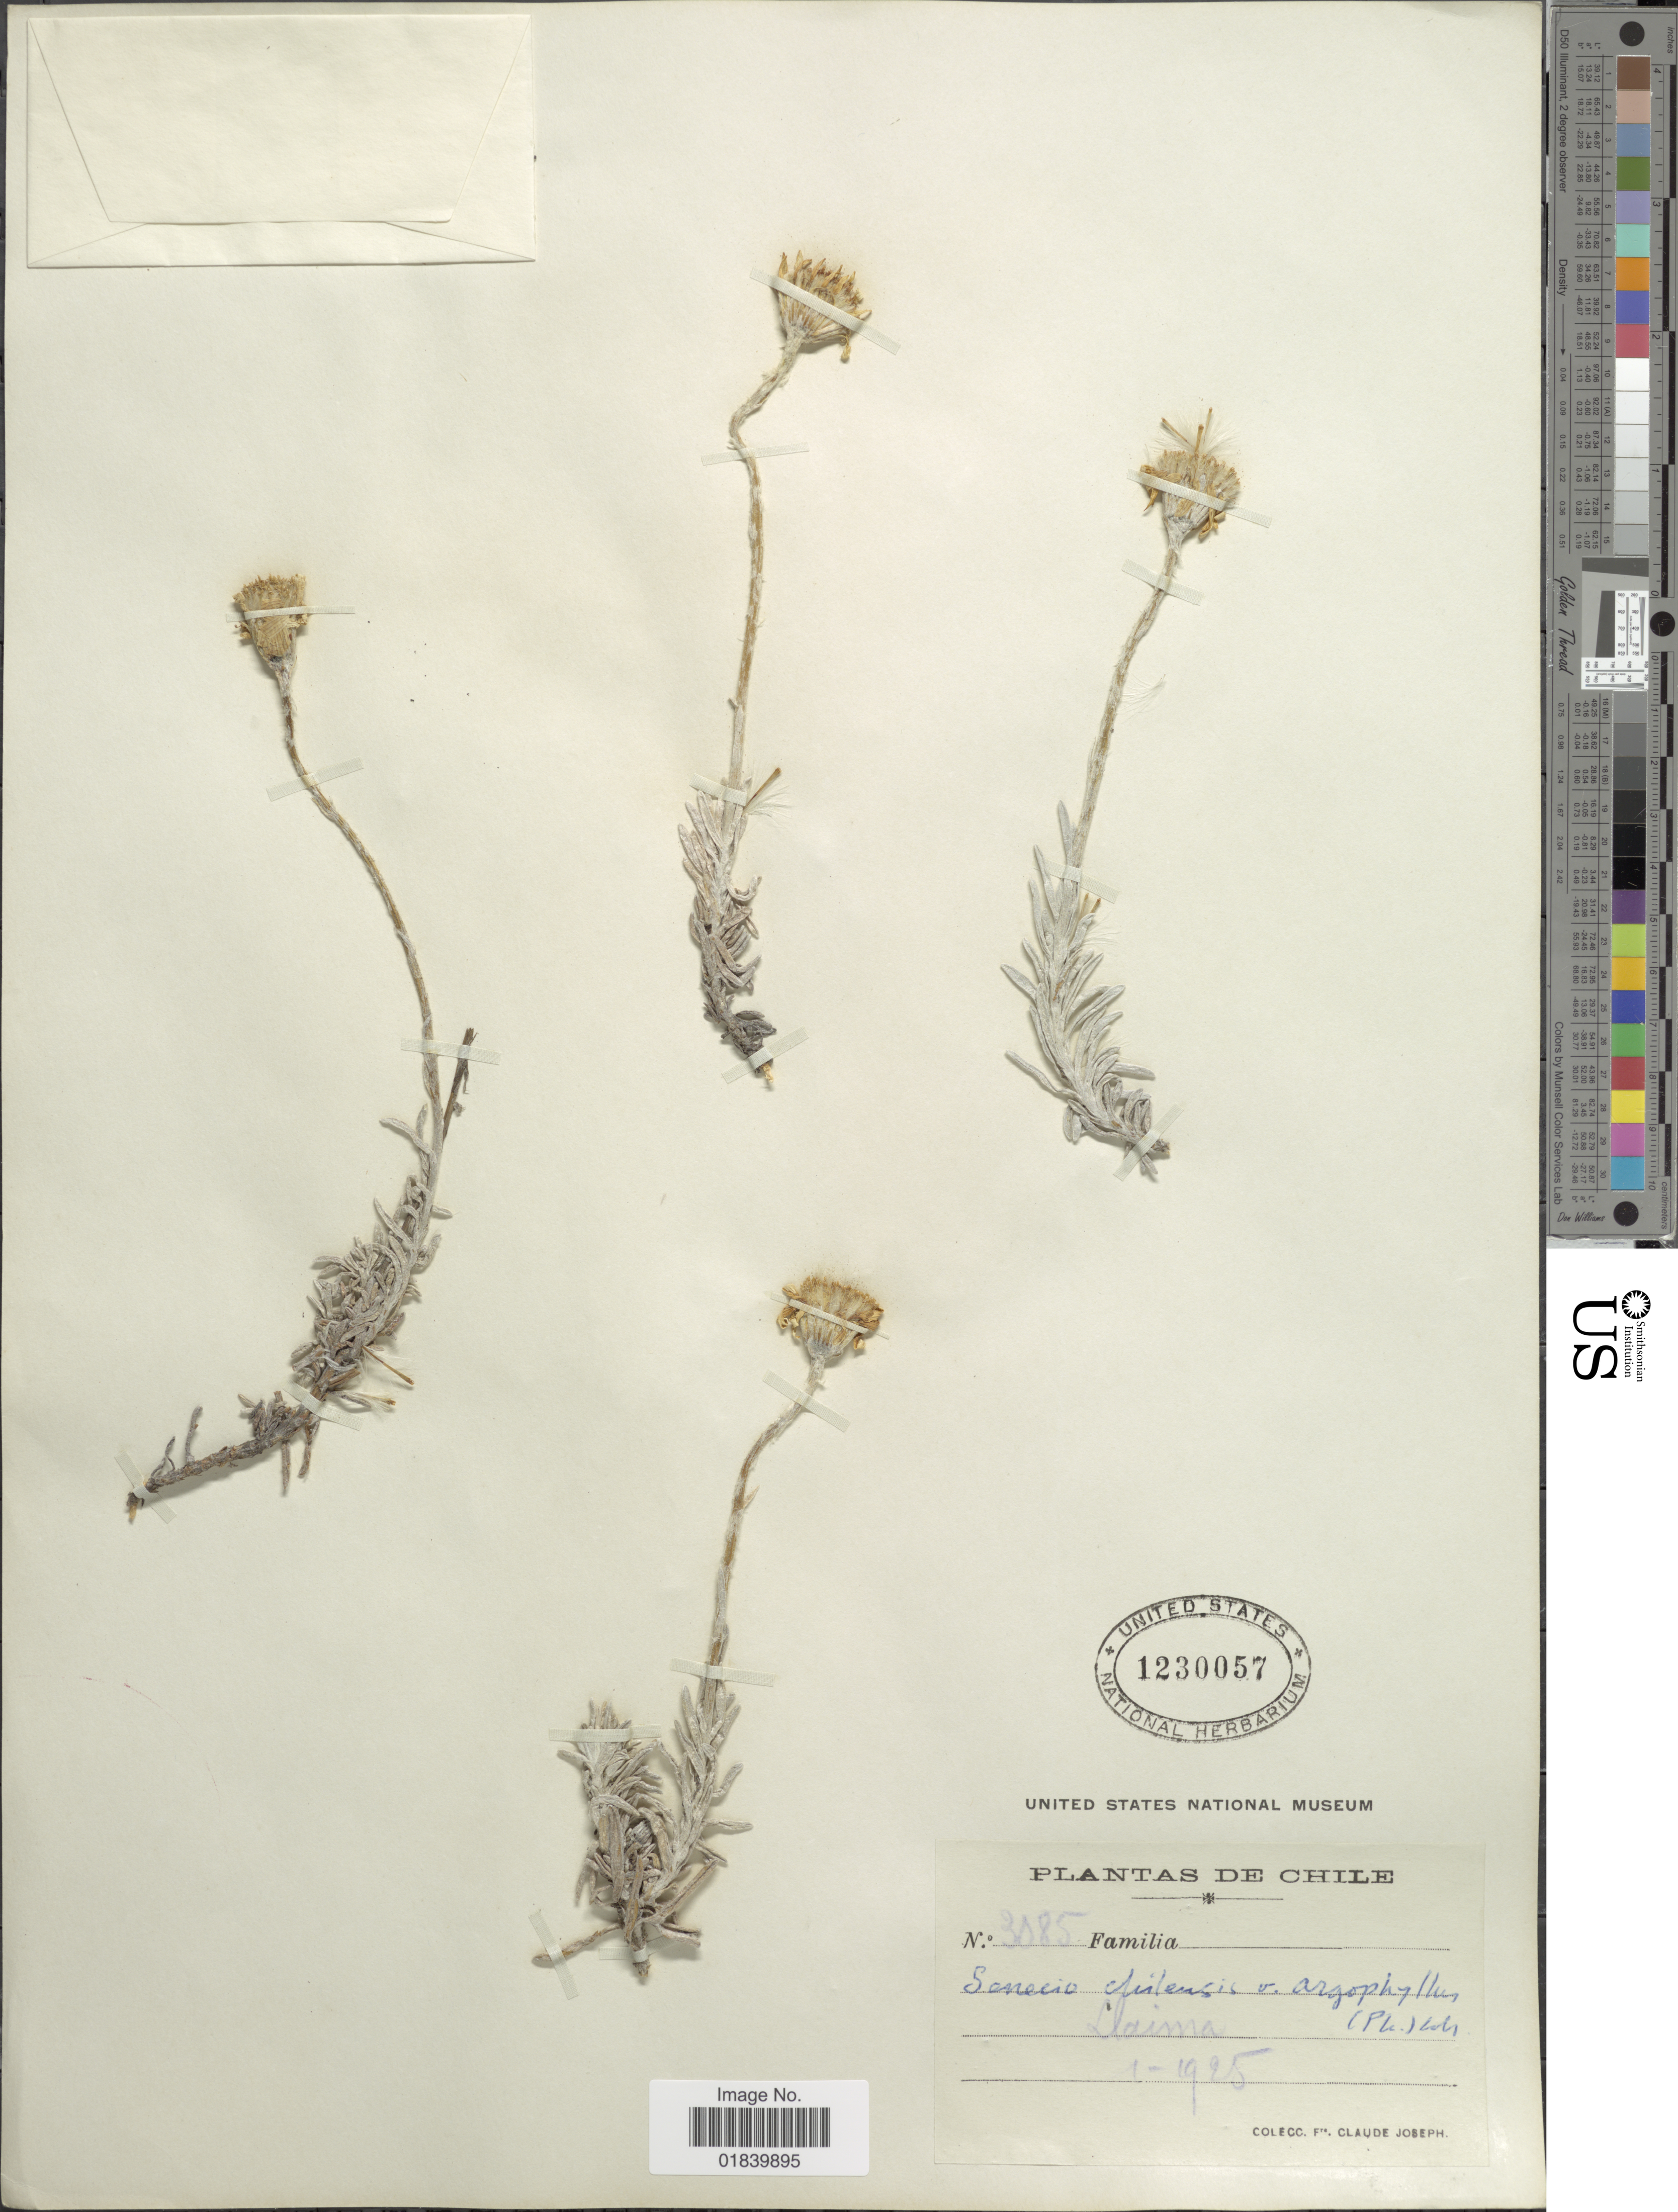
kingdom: Plantae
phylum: Tracheophyta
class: Magnoliopsida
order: Asterales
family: Asteraceae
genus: Senecio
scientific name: Senecio chilensis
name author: Less.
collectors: Bro. Claude-Joseph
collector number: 3085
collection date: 1925-01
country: Chile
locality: Llaima. Chile.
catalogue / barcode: US 1230057